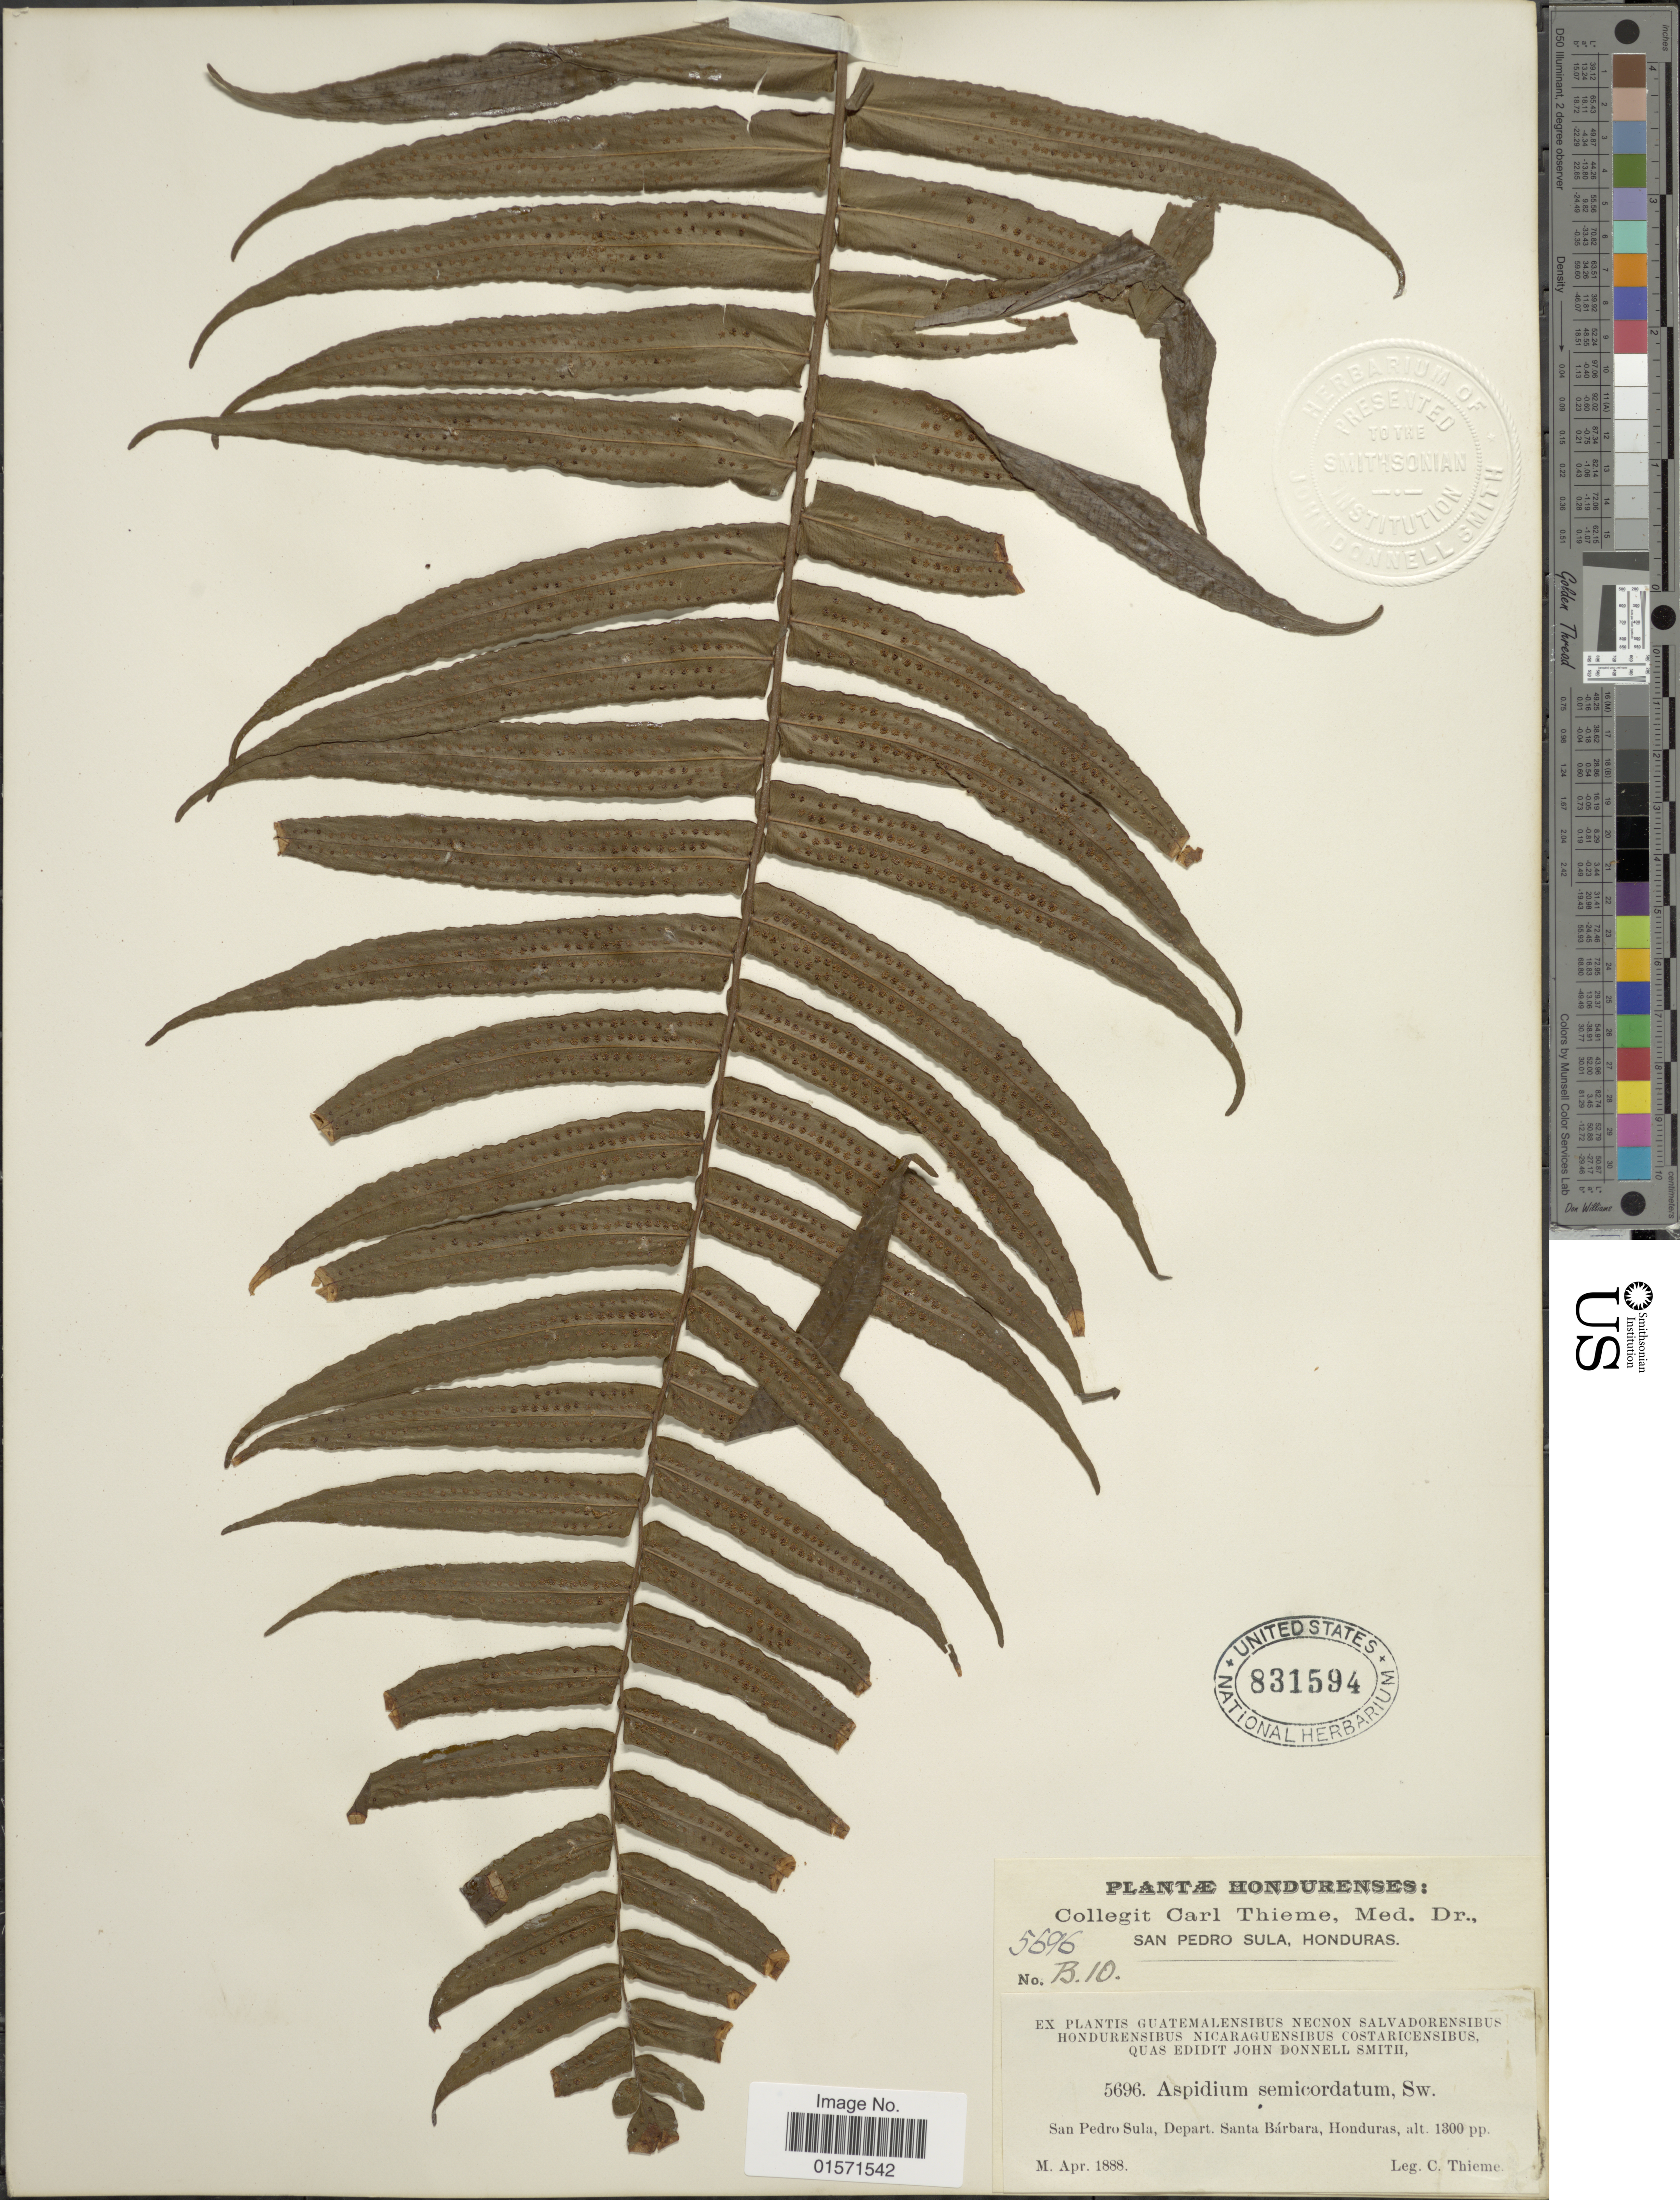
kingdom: Plantae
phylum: Tracheophyta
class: Polypodiopsida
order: Polypodiales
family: Lomariopsidaceae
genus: Cyclopeltis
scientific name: Cyclopeltis semicordata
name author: (Sw.) J. Sm.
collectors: C. Thieme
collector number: B.10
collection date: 1888-04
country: Honduras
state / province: Santa Bárbara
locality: San Pedro Sula, Honduras. Depart. Santa Barbara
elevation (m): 396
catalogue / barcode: US 831594